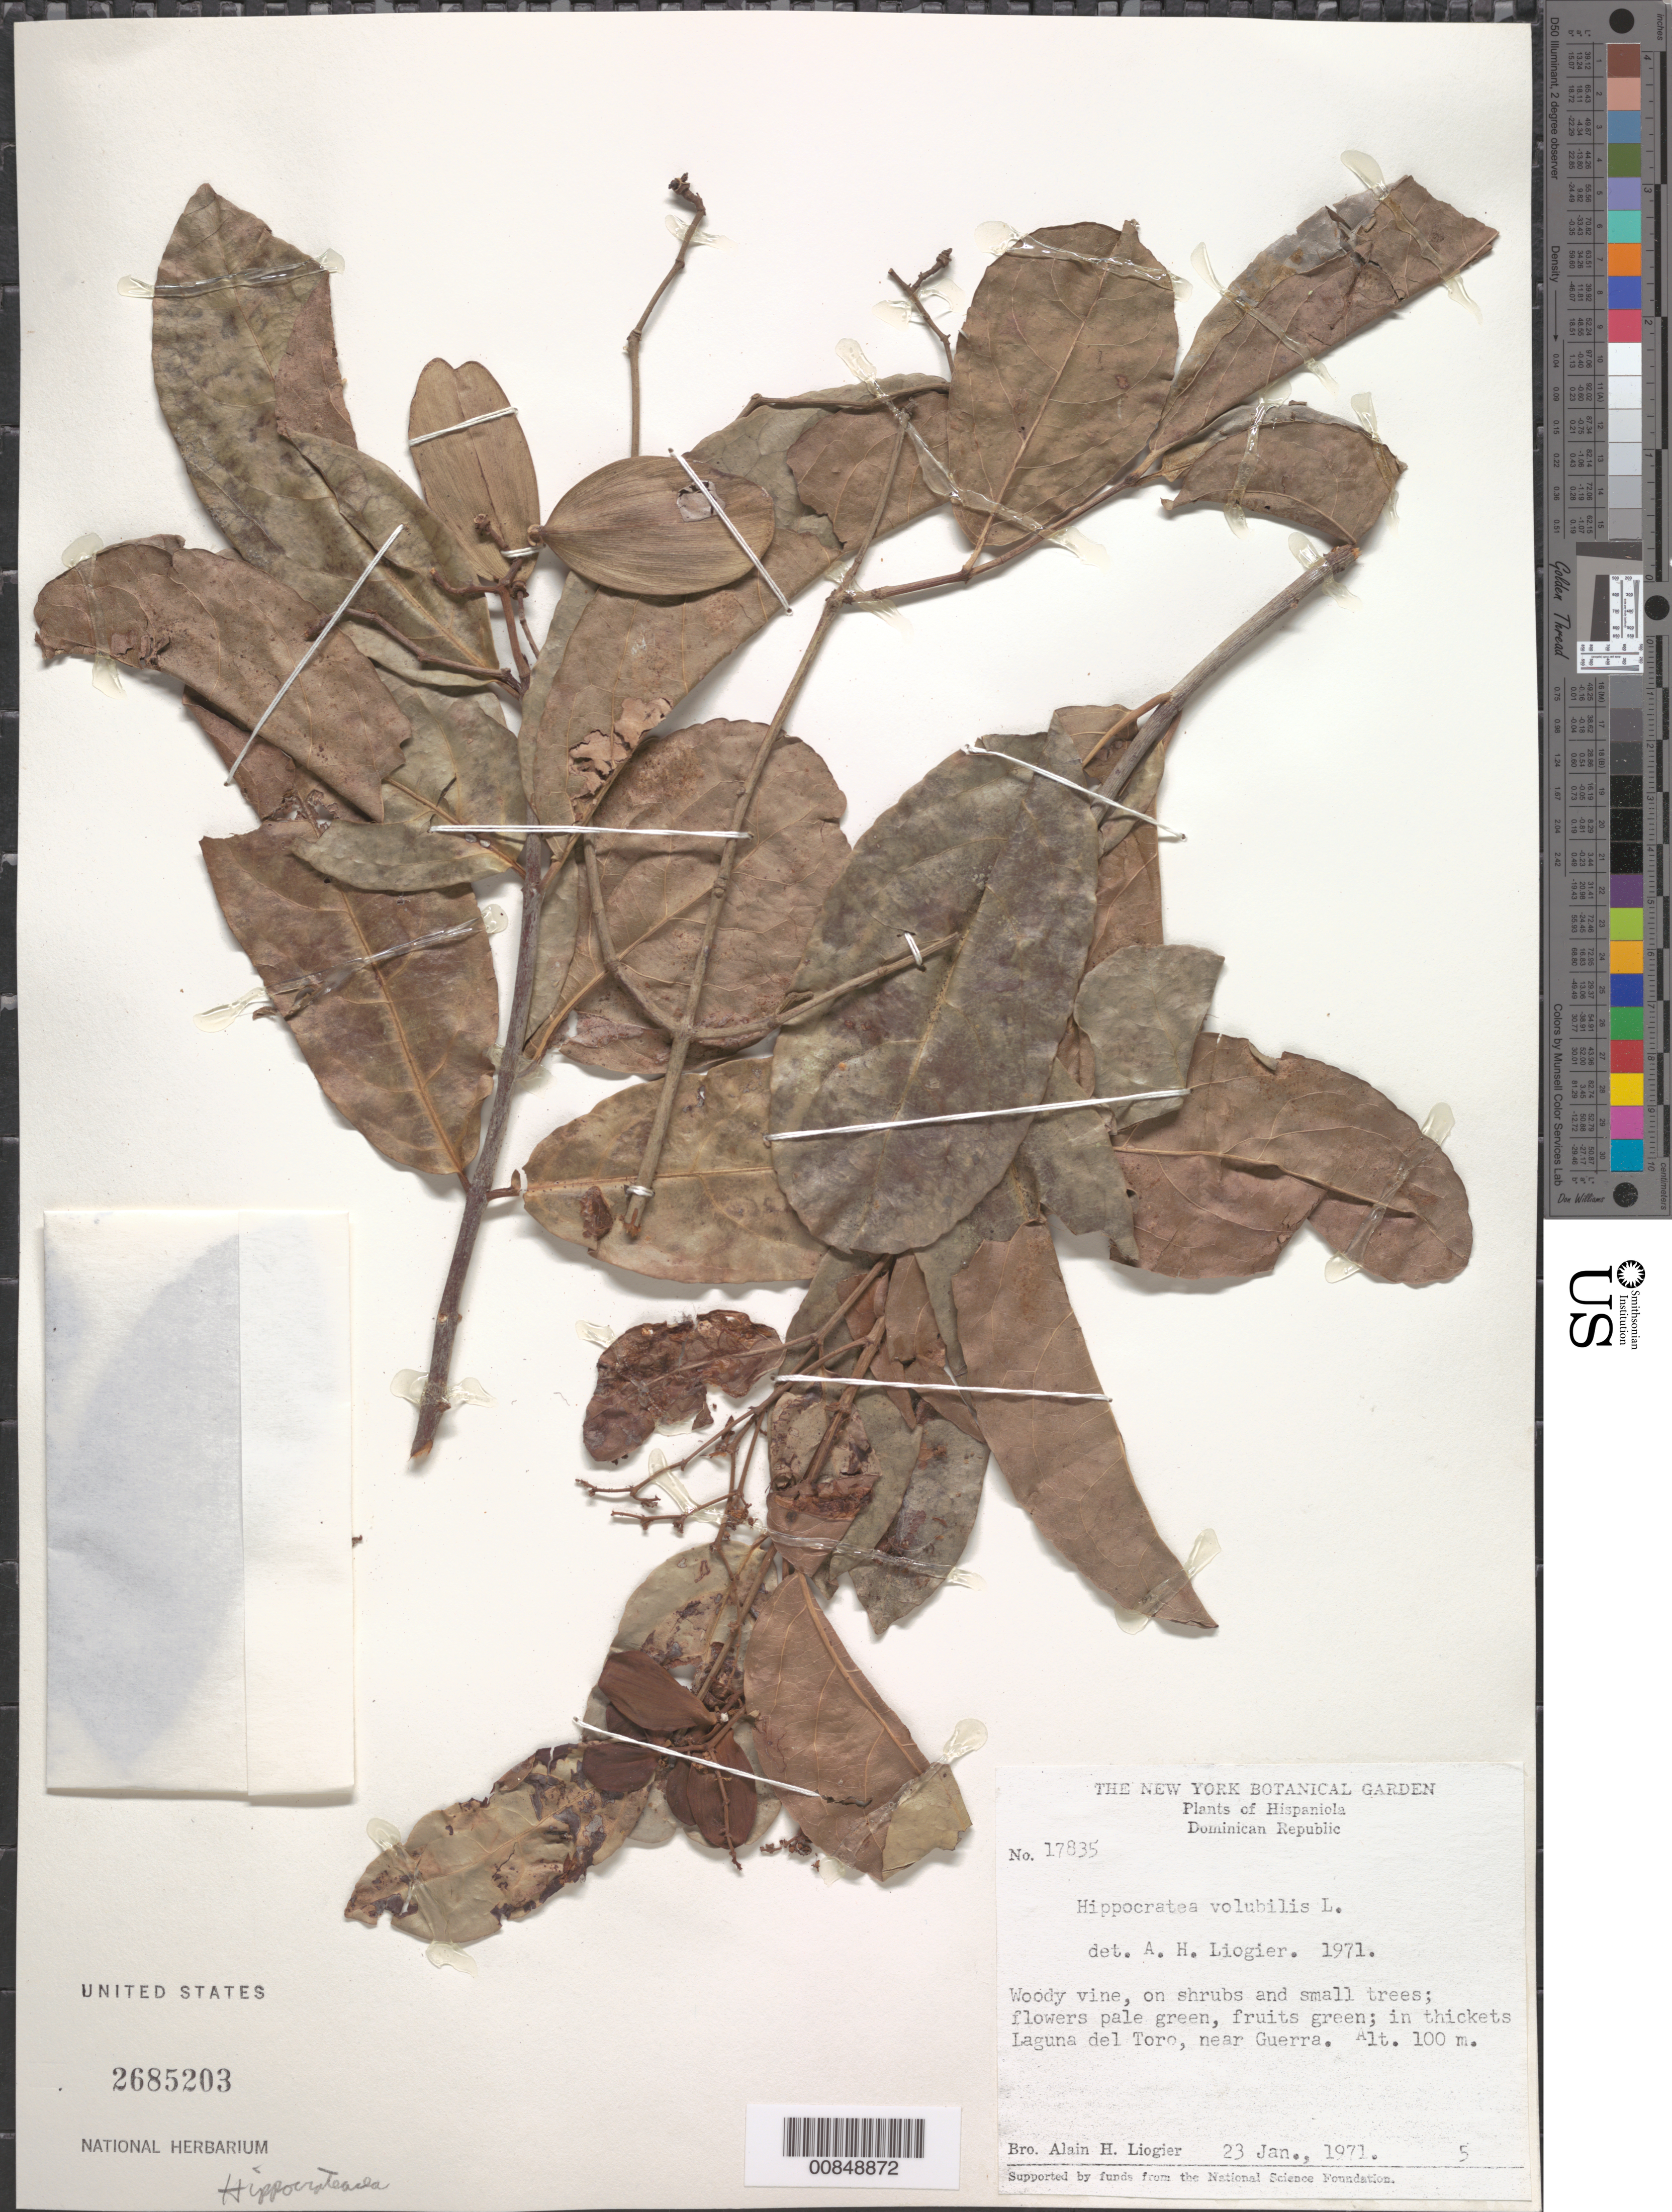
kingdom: Plantae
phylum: Tracheophyta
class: Magnoliopsida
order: Celastrales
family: Celastraceae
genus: Hippocratea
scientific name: Hippocratea volubilis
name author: L.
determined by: Liogier, Alain H.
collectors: A. H. Liogier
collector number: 17835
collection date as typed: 23 Jan 1971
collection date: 1971-01-23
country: Dominican Republic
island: Hispaniola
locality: Laguna del Toro, near Guerra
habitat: On shrubs and small trees in thickets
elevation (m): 100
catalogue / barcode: US 2685203